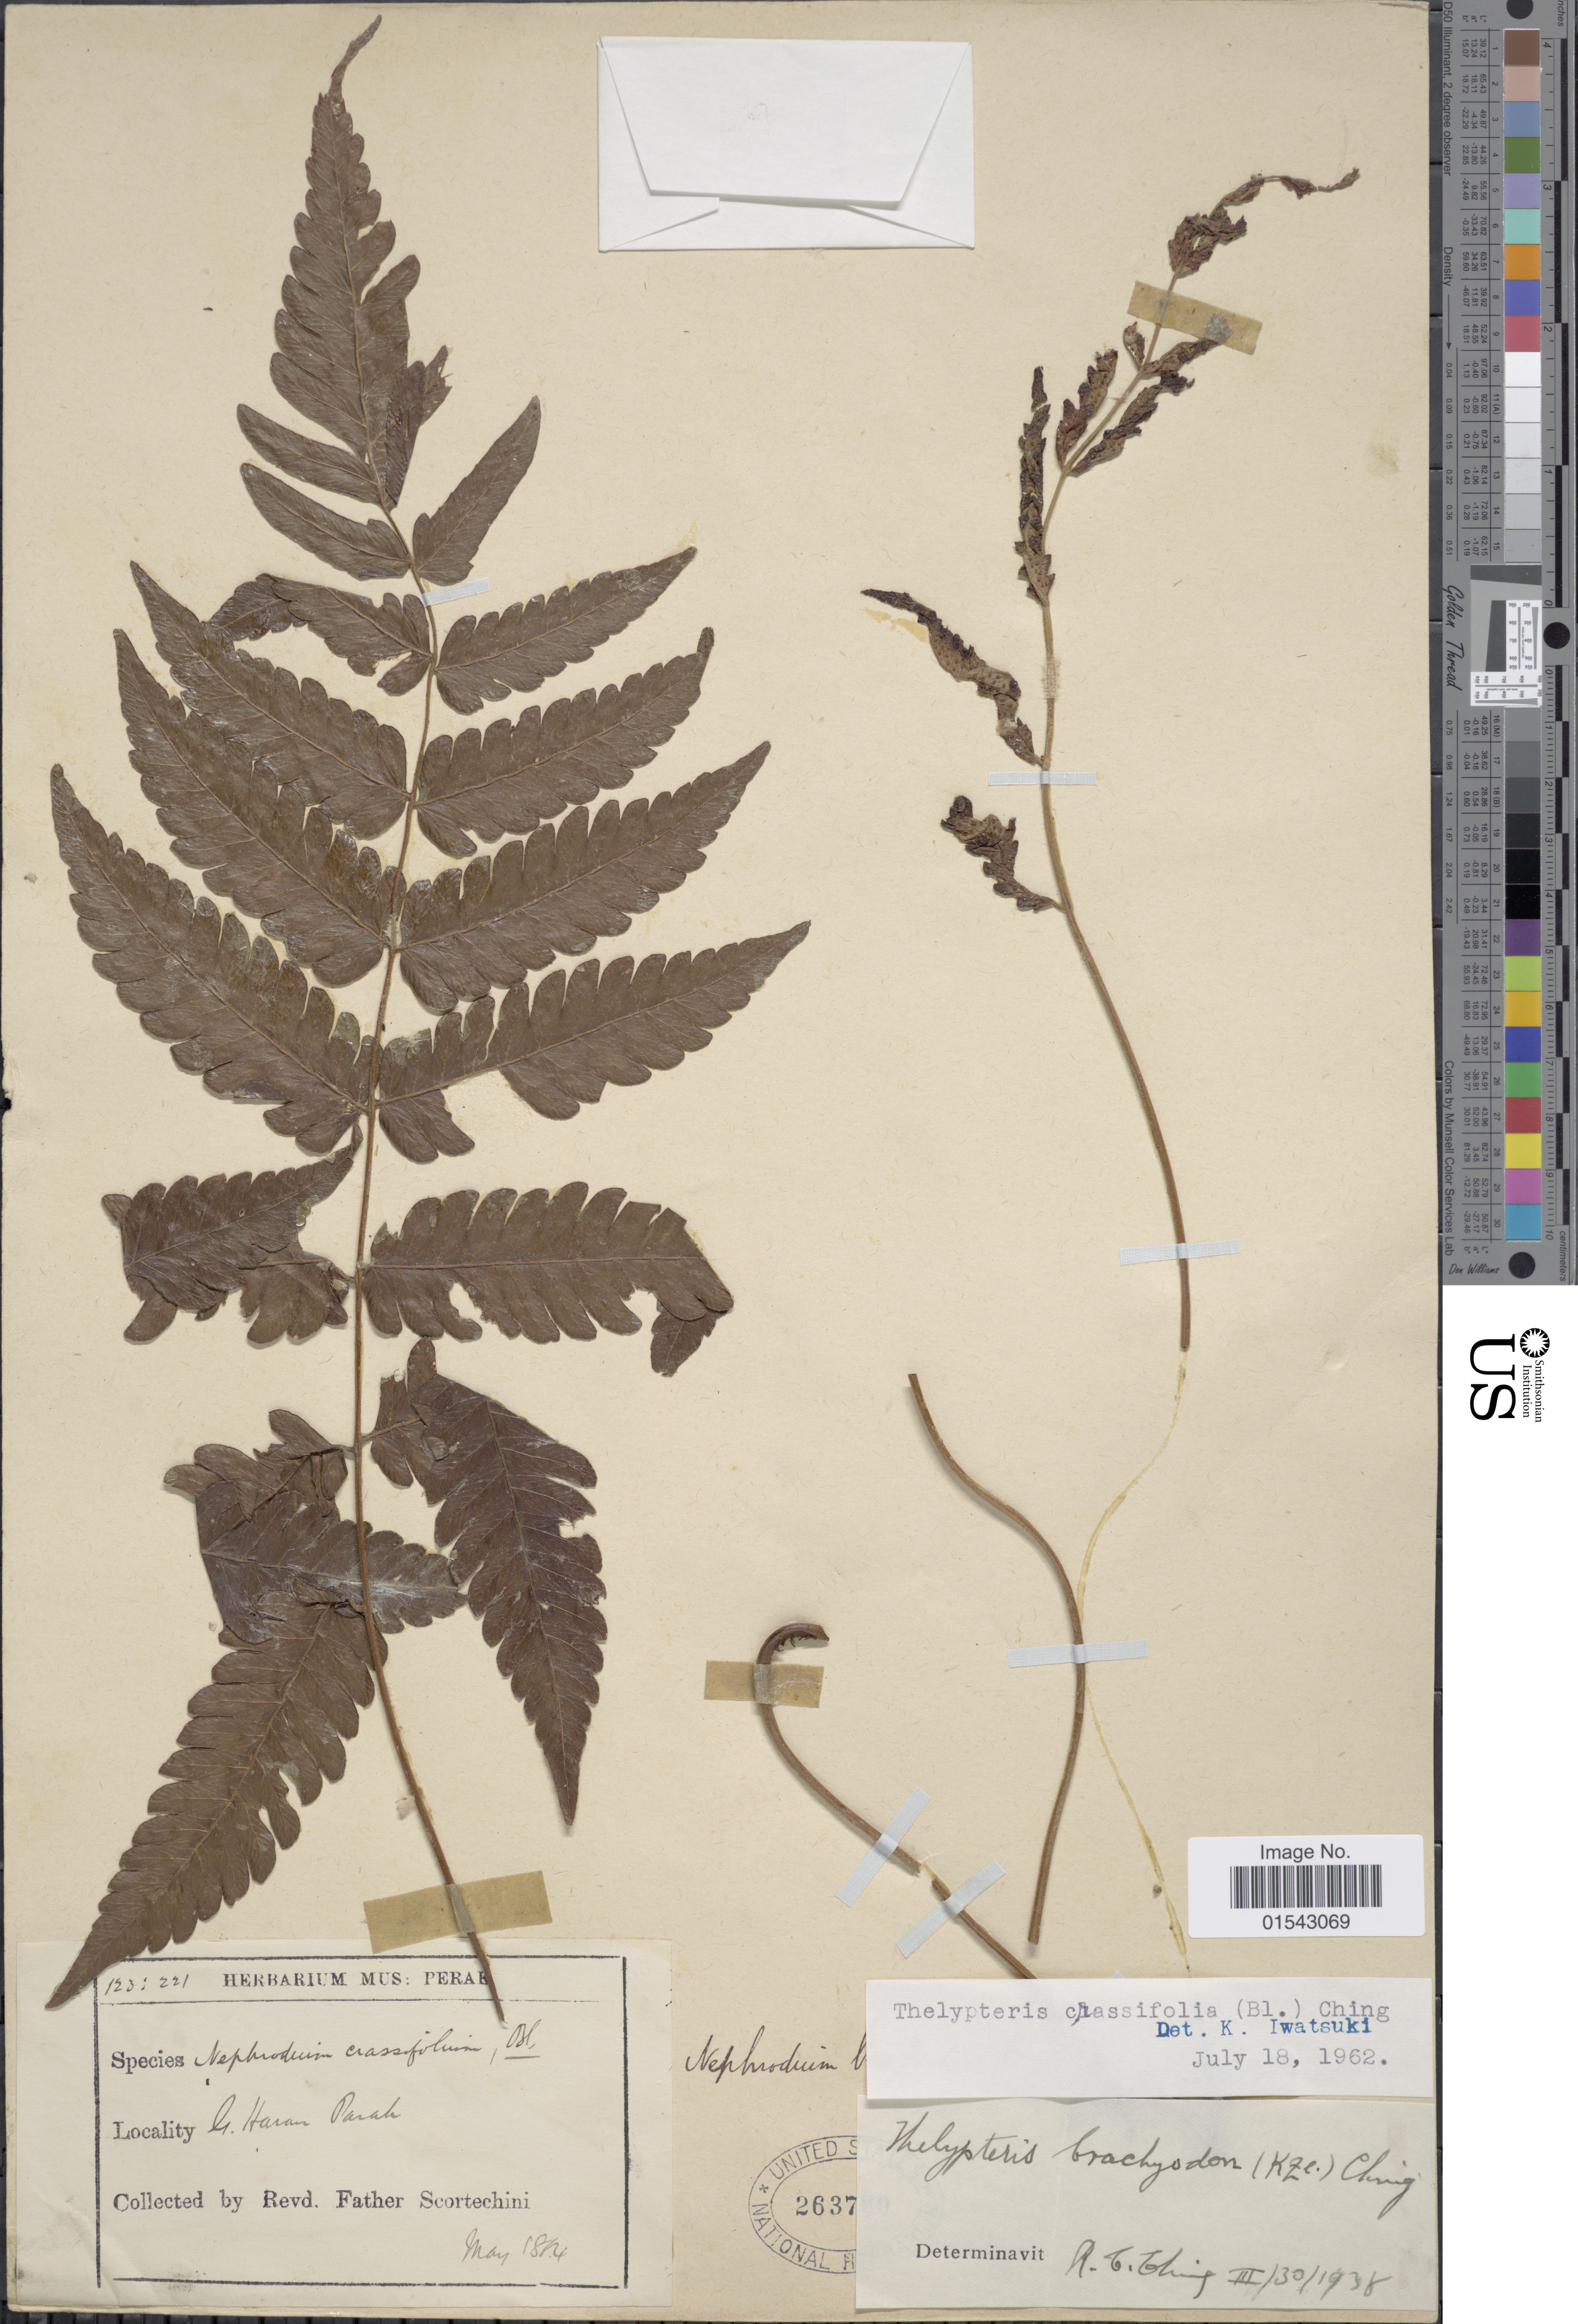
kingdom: Plantae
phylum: Tracheophyta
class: Polypodiopsida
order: Polypodiales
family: Thelypteridaceae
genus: Mesophlebion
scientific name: Mesophlebion crassifolium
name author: (Blume) Holttum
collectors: Fr. Scortechini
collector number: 123221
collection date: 1884-05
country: Malaysia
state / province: Perak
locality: G. Haran Perak [interpreted]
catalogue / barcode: US 2637